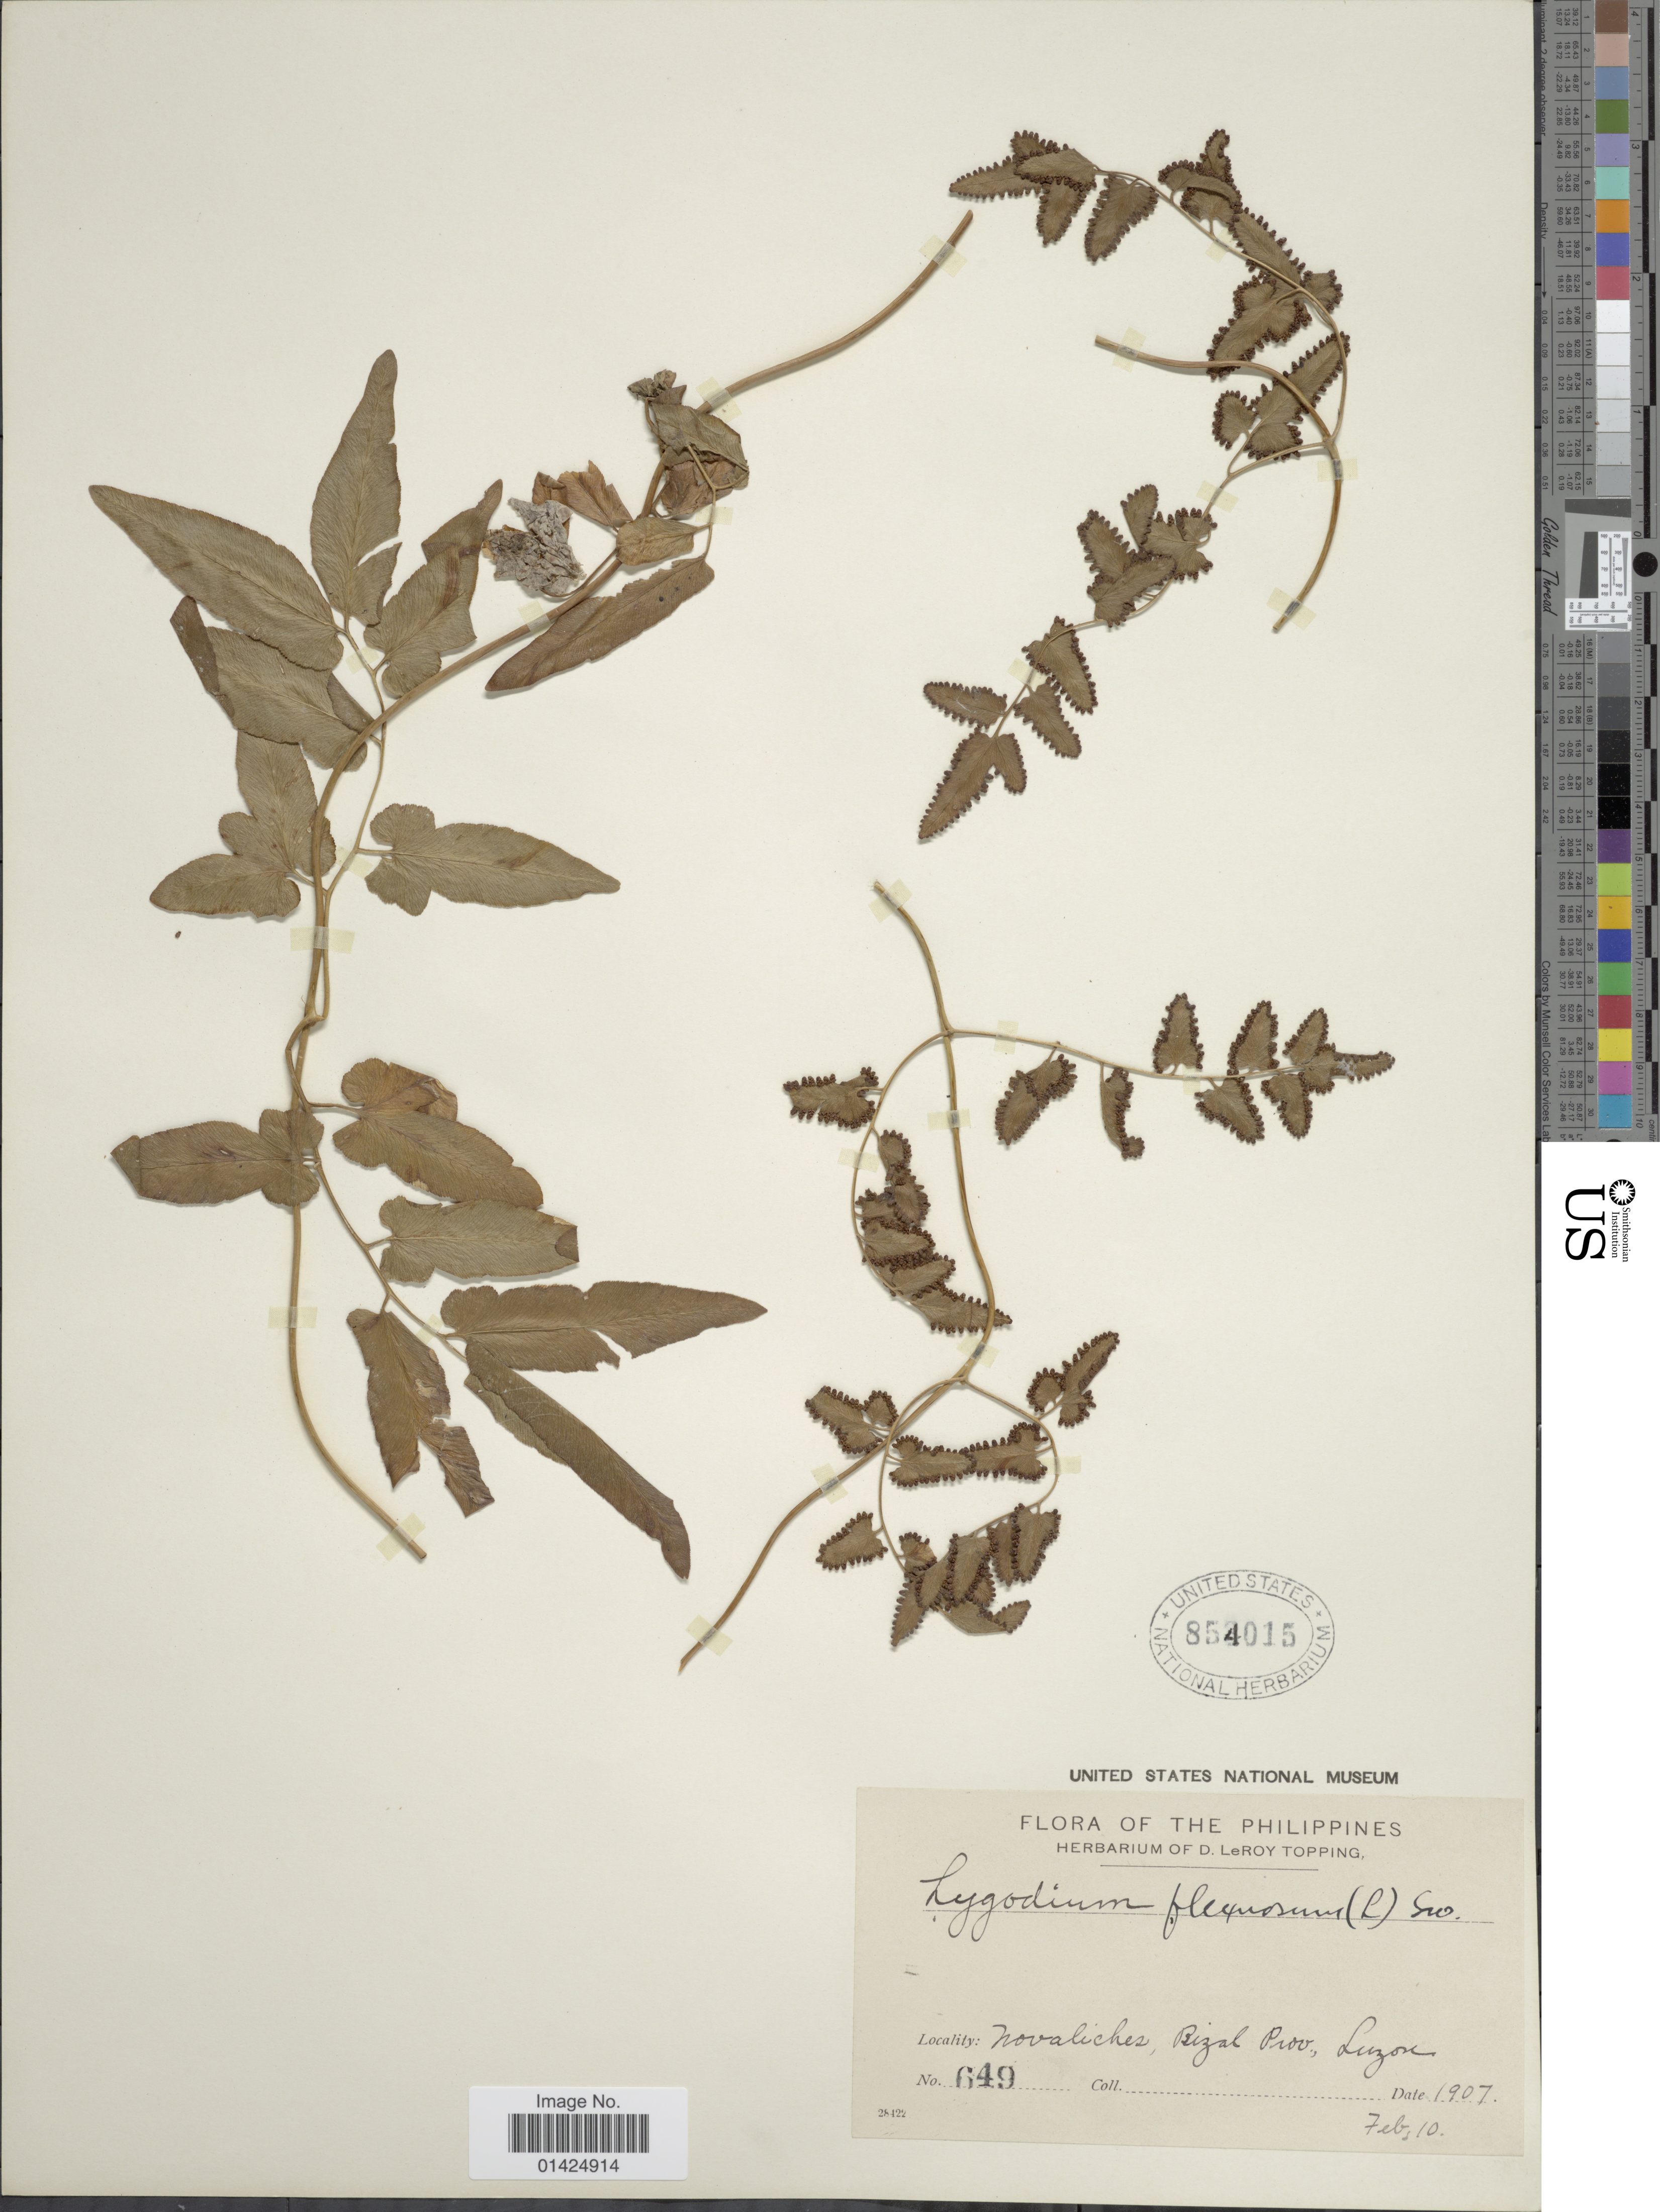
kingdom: Plantae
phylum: Tracheophyta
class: Polypodiopsida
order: Schizaeales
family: Lygodiaceae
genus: Lygodium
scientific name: Lygodium flexuosum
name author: Sw.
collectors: ex herb. D. LeRoy Topping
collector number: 649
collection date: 1907-02-10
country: Philippines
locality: Novaliches, Rizal Prov., Luzon.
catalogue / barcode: US 854015